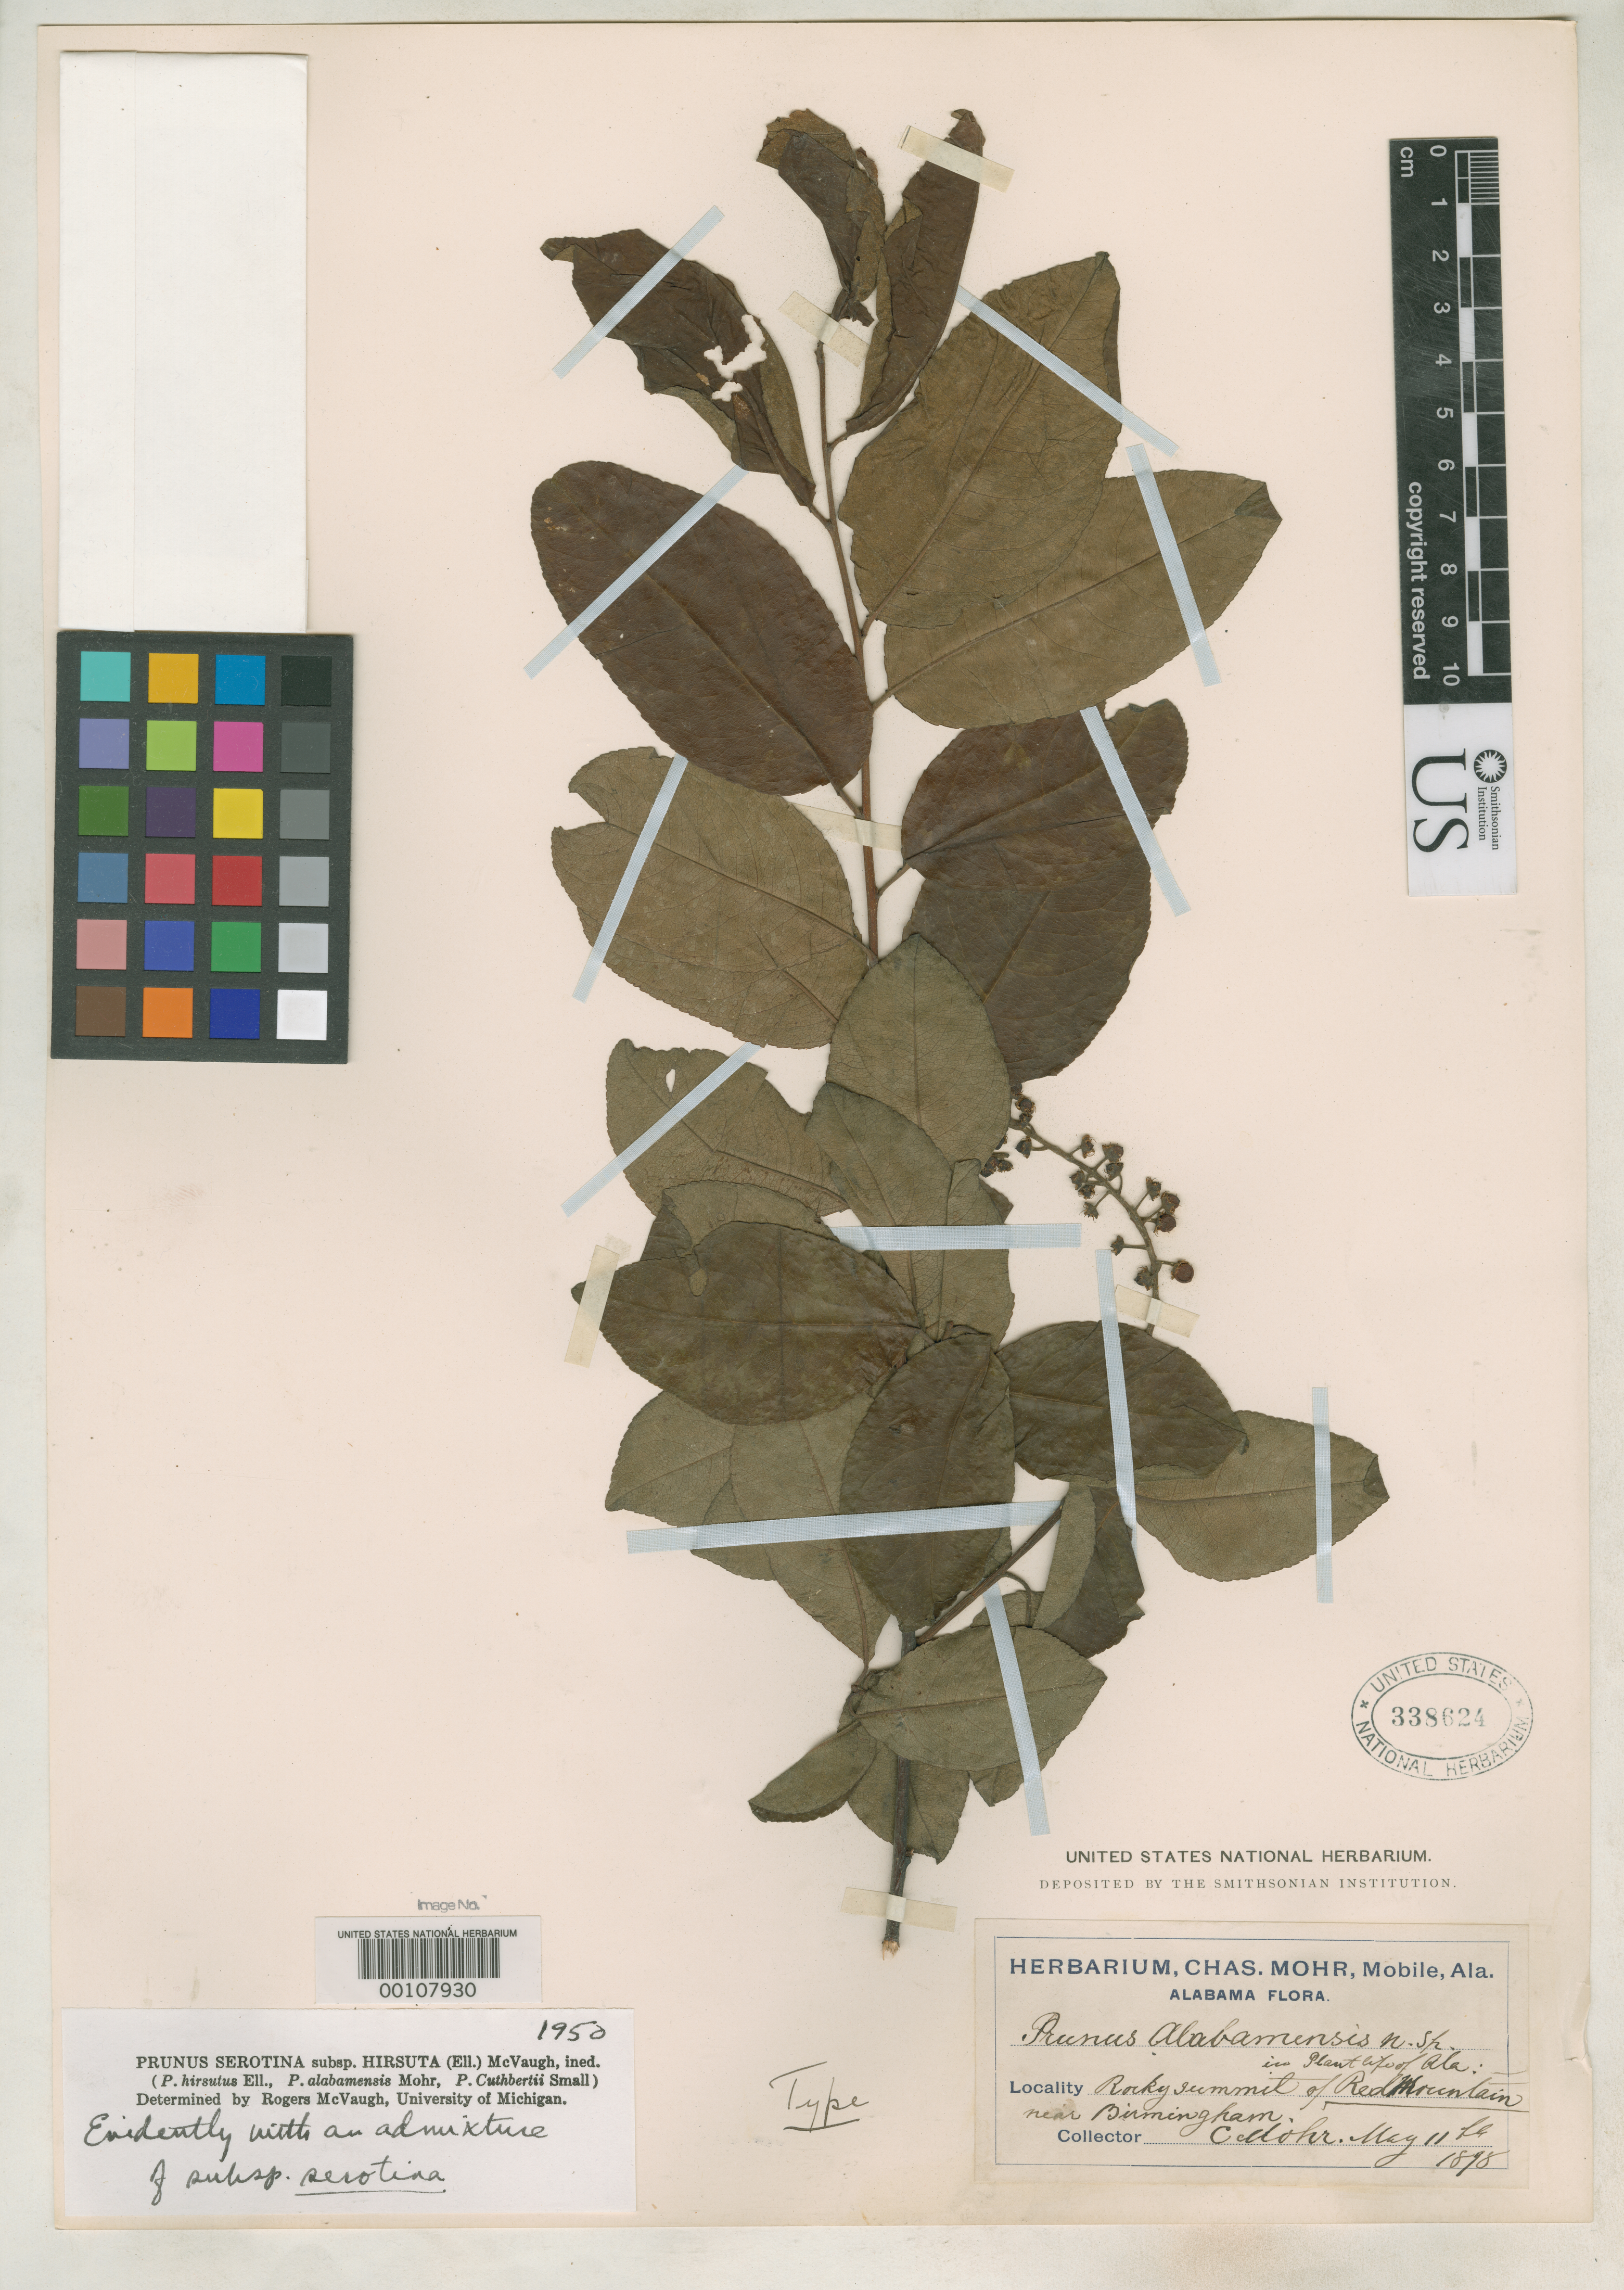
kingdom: Plantae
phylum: Tracheophyta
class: Magnoliopsida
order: Rosales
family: Rosaceae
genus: Prunus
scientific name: Prunus alabamensis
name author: C. Mohr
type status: Type Collection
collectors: C. T. Mohr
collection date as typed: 11 May 1898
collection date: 1898-05-11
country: United States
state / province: Alabama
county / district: Jefferson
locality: Rocky summit of Red Mountain, near Birmingham.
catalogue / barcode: US 338624